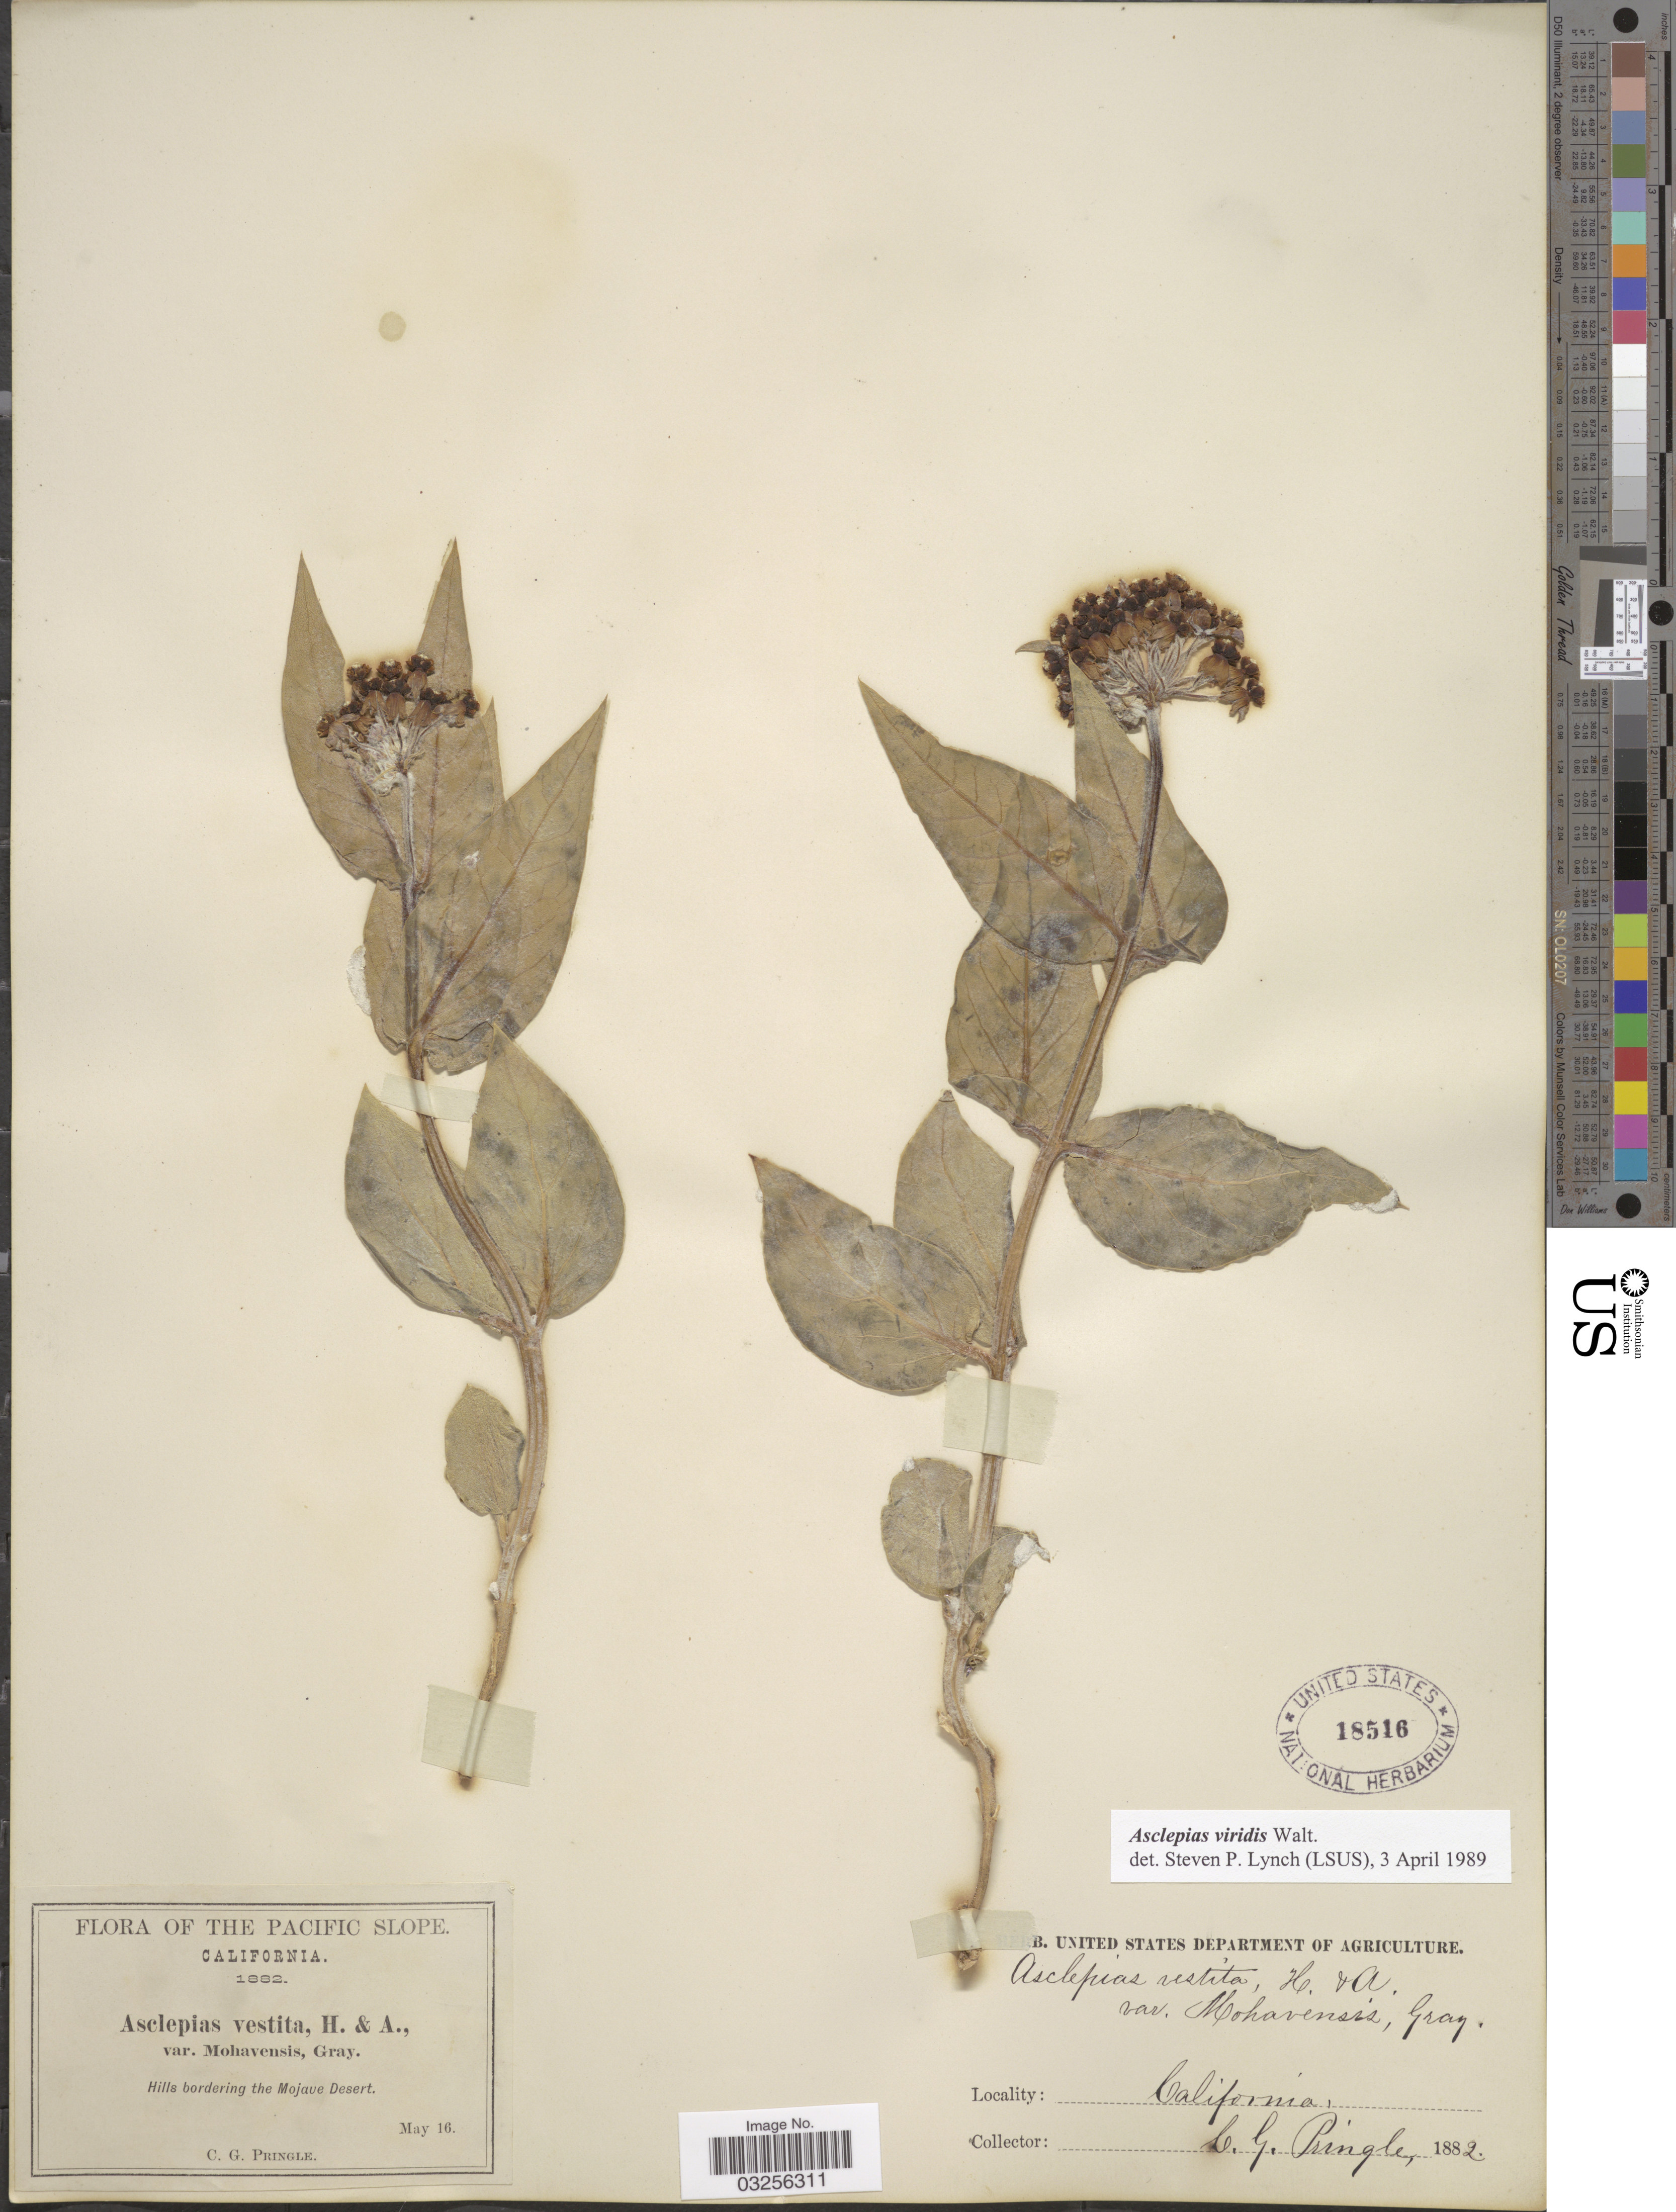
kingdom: Plantae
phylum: Tracheophyta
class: Magnoliopsida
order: Gentianales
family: Apocynaceae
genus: Asclepias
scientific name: Asclepias vestita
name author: Hook. & Arn.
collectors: C. G. Pringle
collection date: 1882-05-16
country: United States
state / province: California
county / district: San Bernardino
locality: Pacific Slope. Hills bordering the Mojave Desert.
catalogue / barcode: US 18516